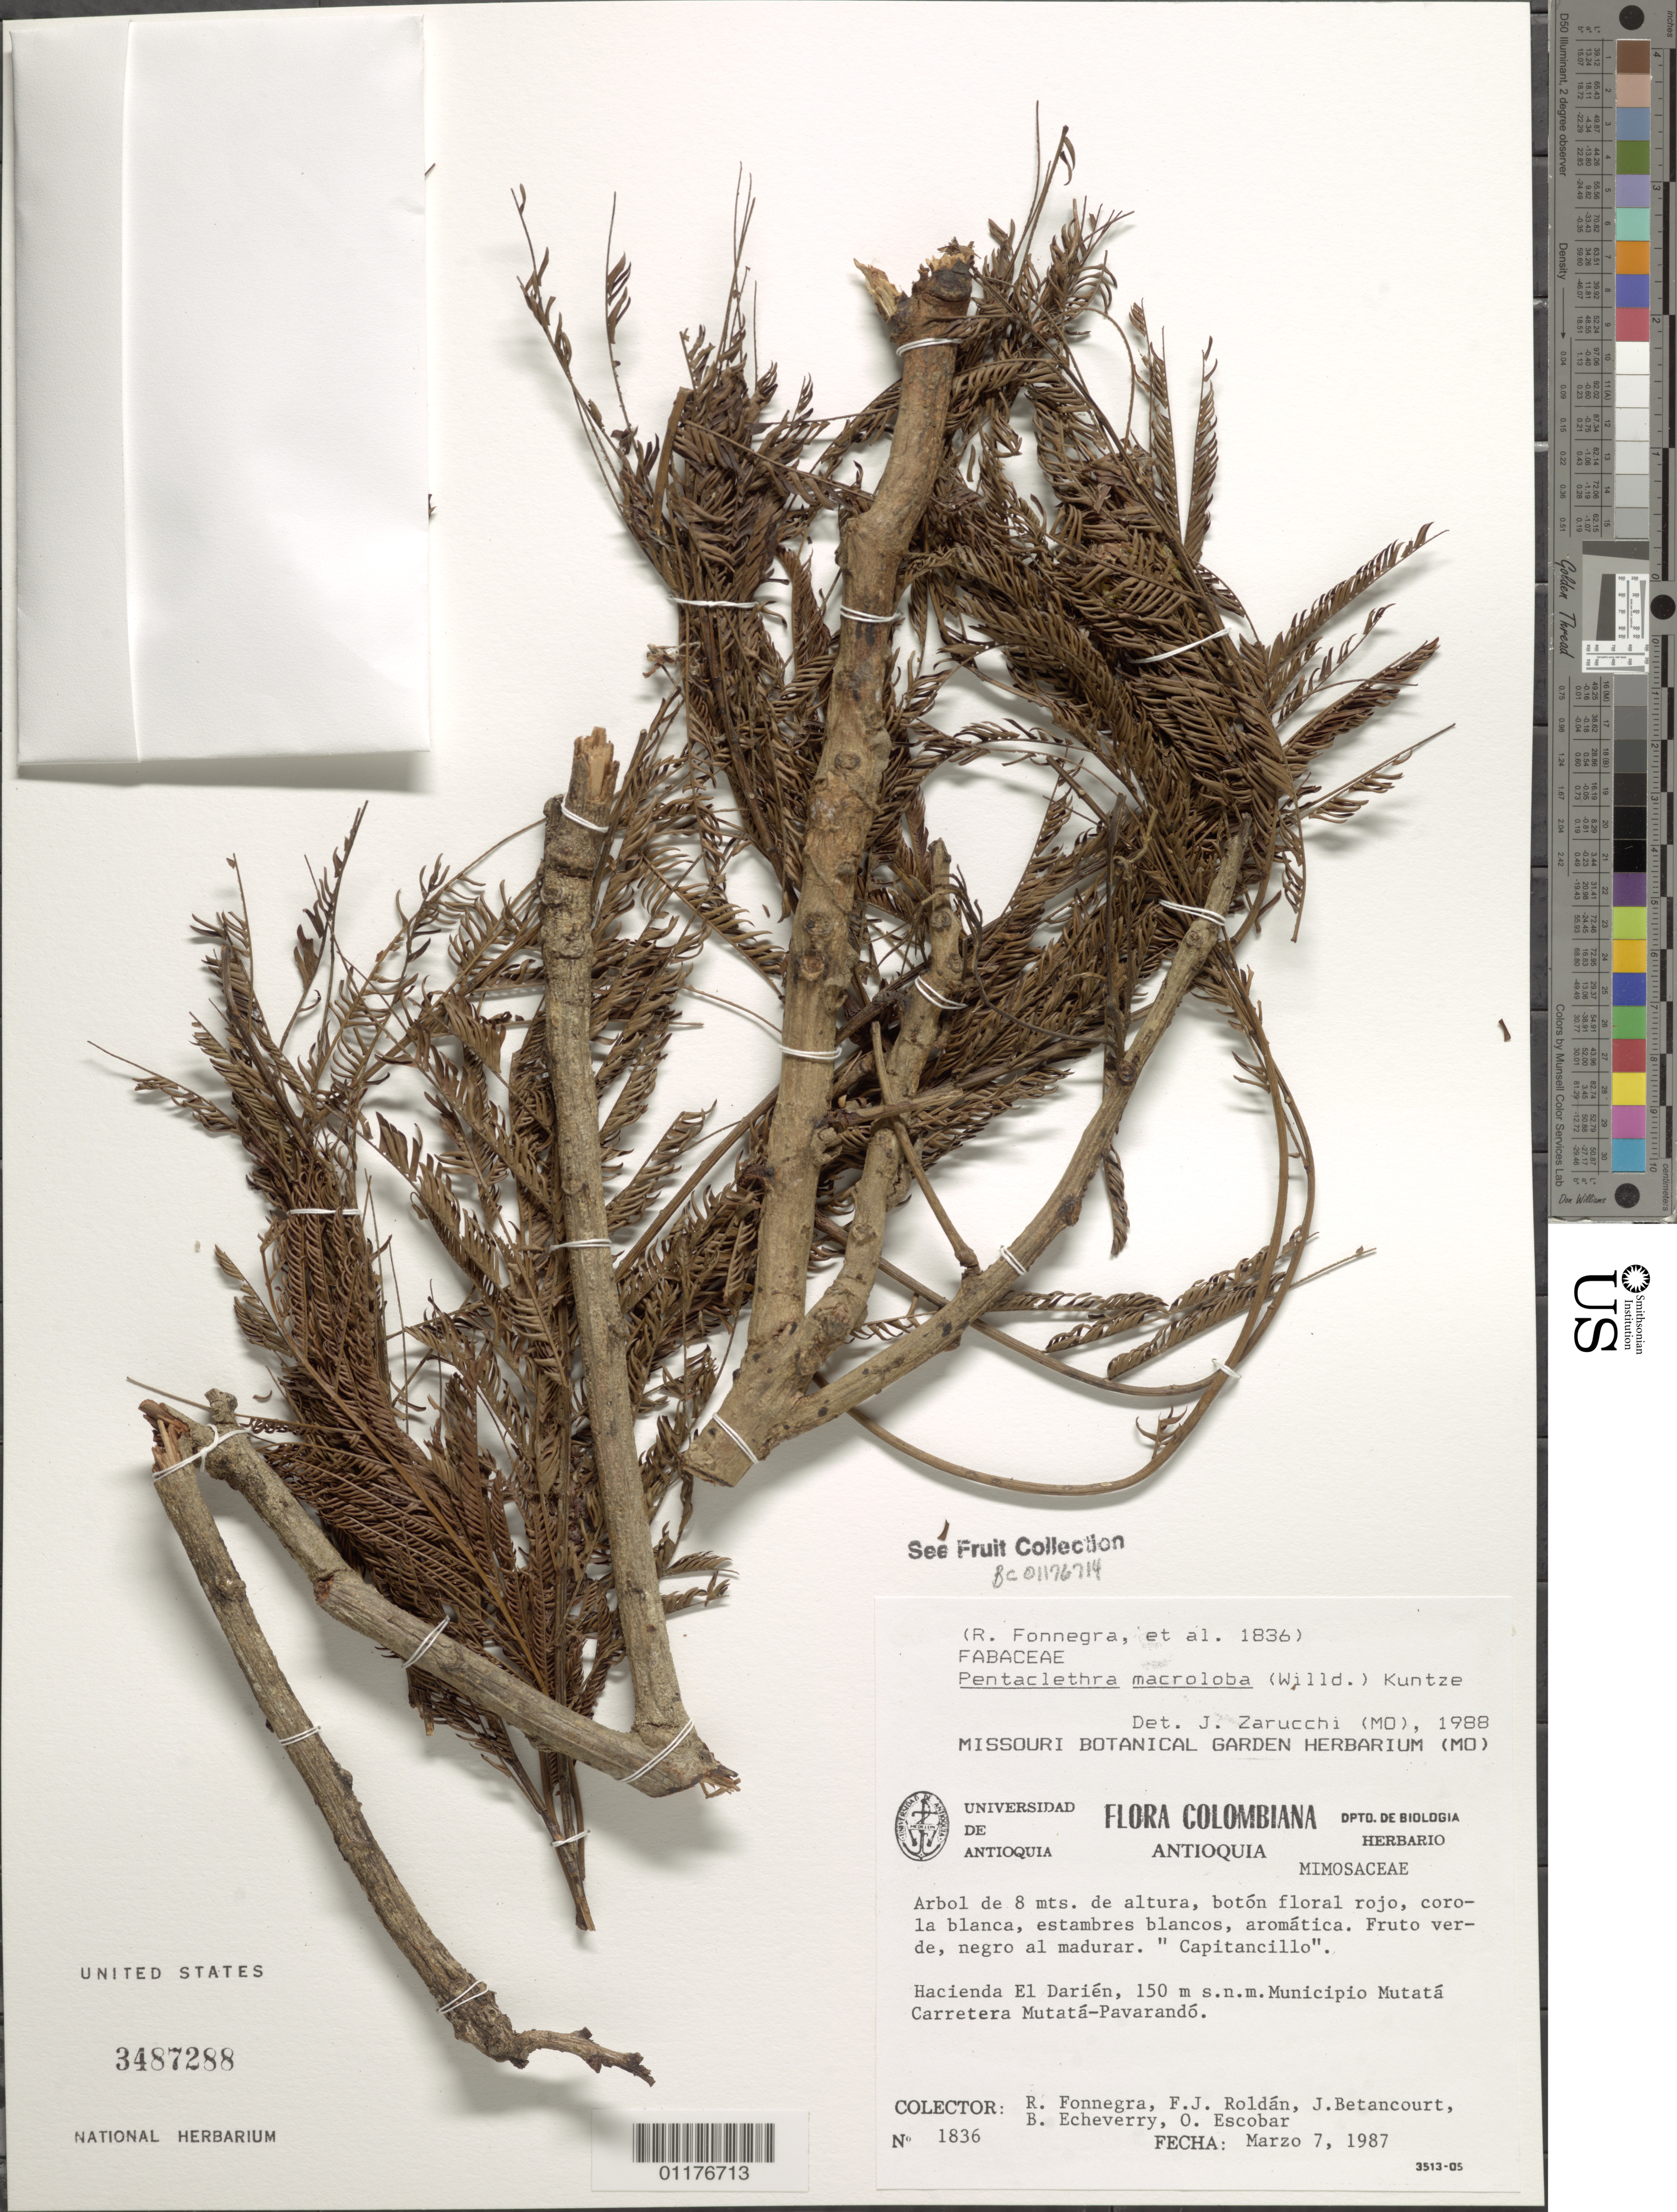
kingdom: Plantae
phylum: Tracheophyta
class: Magnoliopsida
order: Fabales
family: Fabaceae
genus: Pentaclethra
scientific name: Pentaclethra macroloba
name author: (Willd.) Kuntze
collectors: R. Fonnegra G., F. J. Roldán, J. Betancourt, B. Echeverry & O. D. Escobar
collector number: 1836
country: Colombia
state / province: Antioquia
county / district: Mutatá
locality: Hacienda El Darien, Carretera Mutata - Pavarando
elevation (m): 150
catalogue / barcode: US 3487288